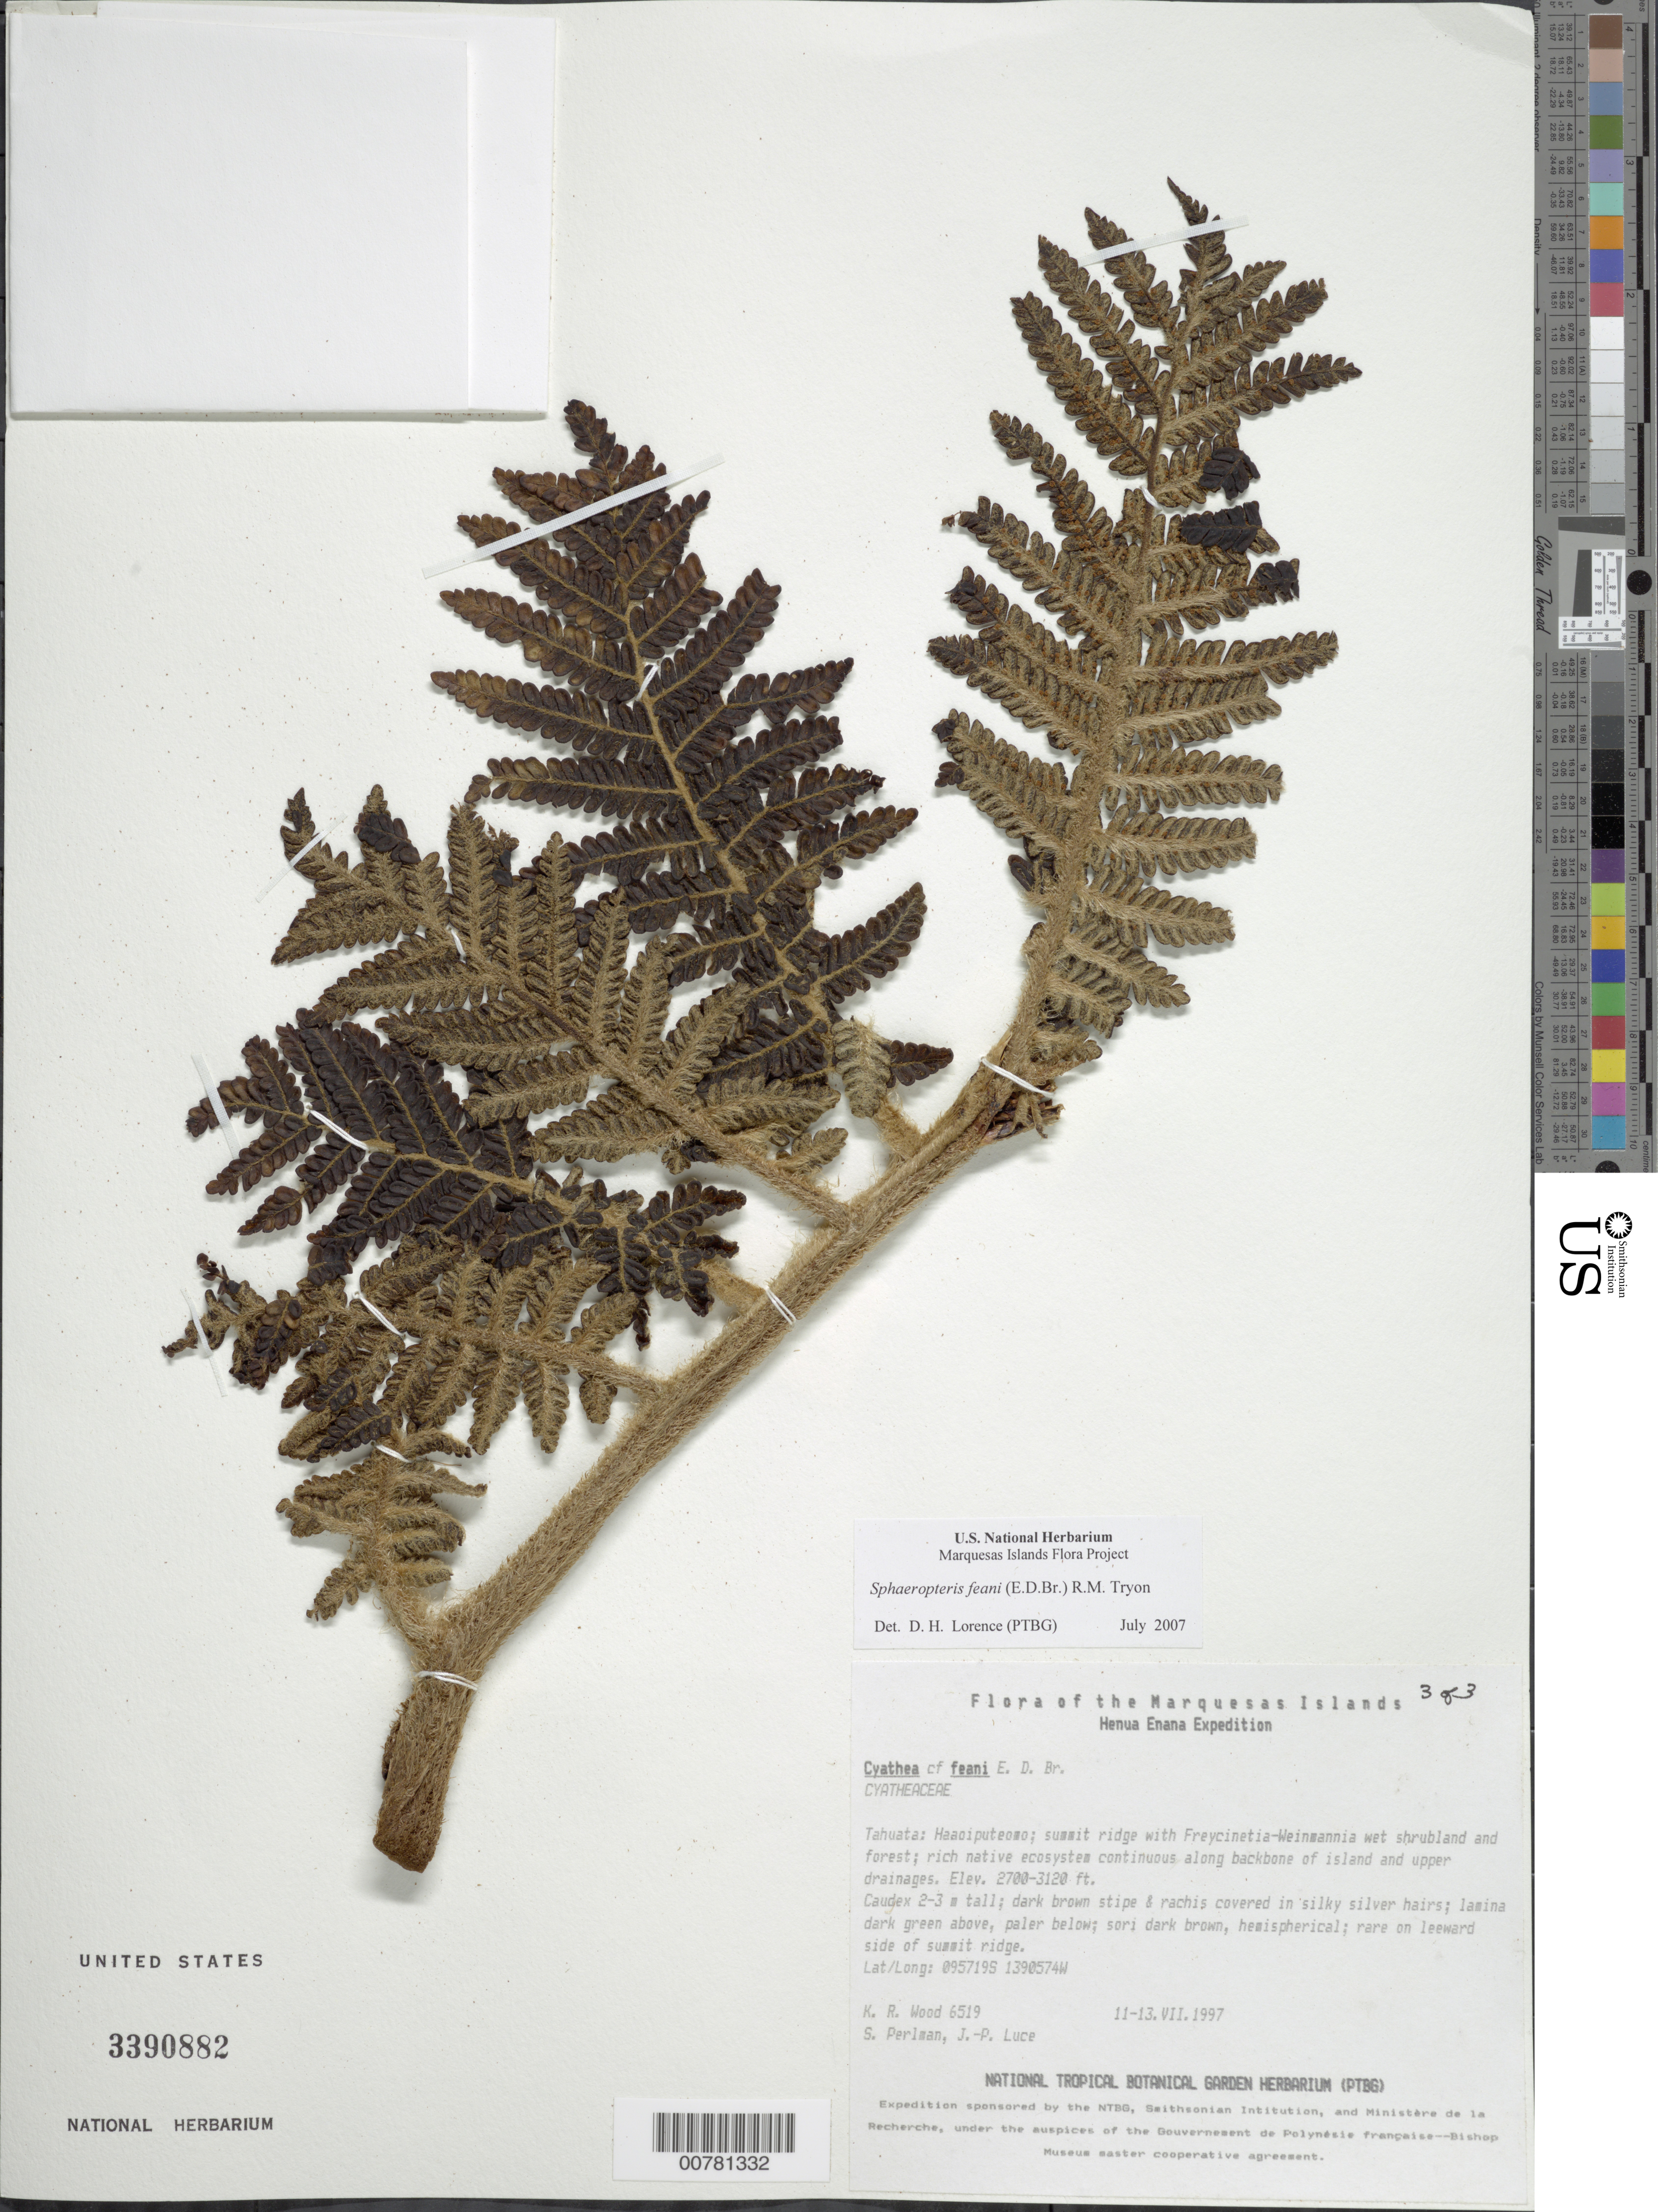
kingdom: Plantae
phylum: Tracheophyta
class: Polypodiopsida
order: Cyatheales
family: Cyatheaceae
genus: Sphaeropteris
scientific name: Sphaeropteris feani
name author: (E.D. Br.) R.M. Tryon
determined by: Lorence, David H., (PTBG), National Tropical Botanical Garden (UNITED STATES)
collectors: K. R. Wood, S. P. Perlman & J. Luce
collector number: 6519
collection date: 1997-07-11/1997-07-13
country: French Polynesia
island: Tahuata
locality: Haaoiputeomo, summit ridge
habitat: In Freycinetia - Weinmannia wet shrub and forest, rich native ecosystem, continuous along backbone of island and upper drainages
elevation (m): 823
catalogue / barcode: US 3390882